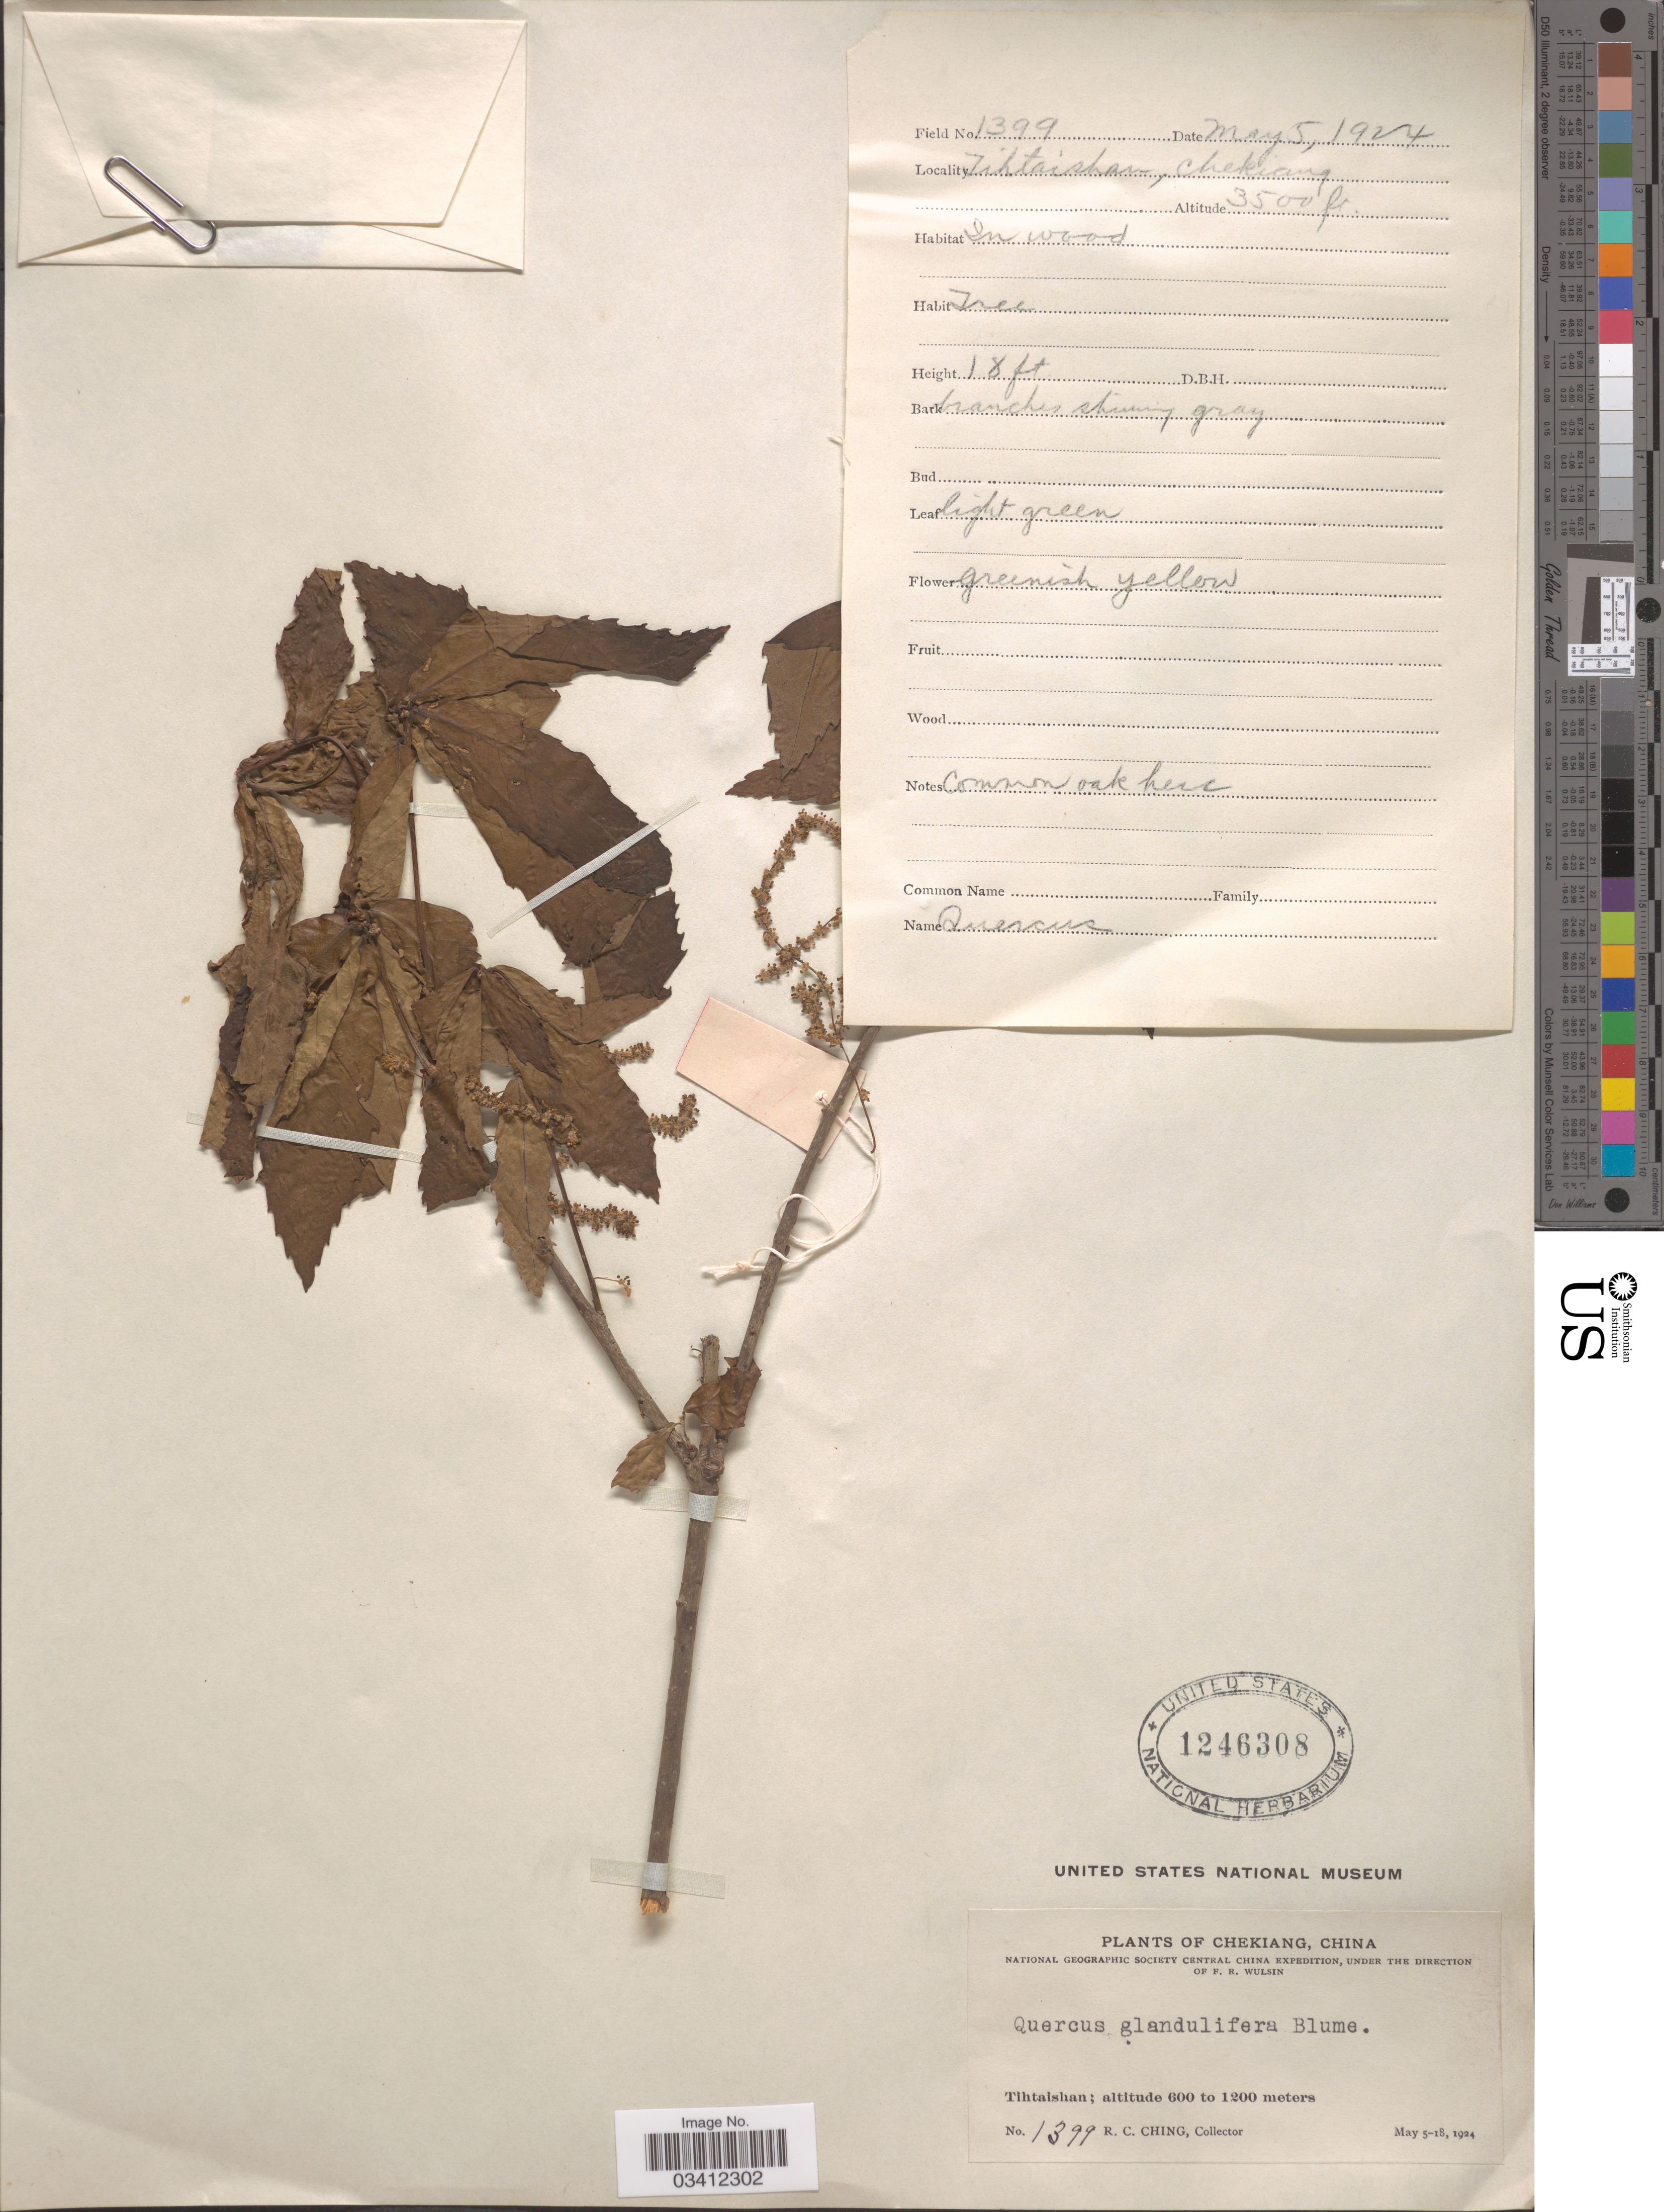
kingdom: Plantae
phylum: Tracheophyta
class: Magnoliopsida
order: Fagales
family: Fagaceae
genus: Quercus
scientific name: Quercus serrata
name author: Thunb.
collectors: R. C. Ching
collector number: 1399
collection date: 1924-05-05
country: China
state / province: Zhejiang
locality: Chekiang. Tihtaishan.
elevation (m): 1067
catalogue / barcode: US 1246308